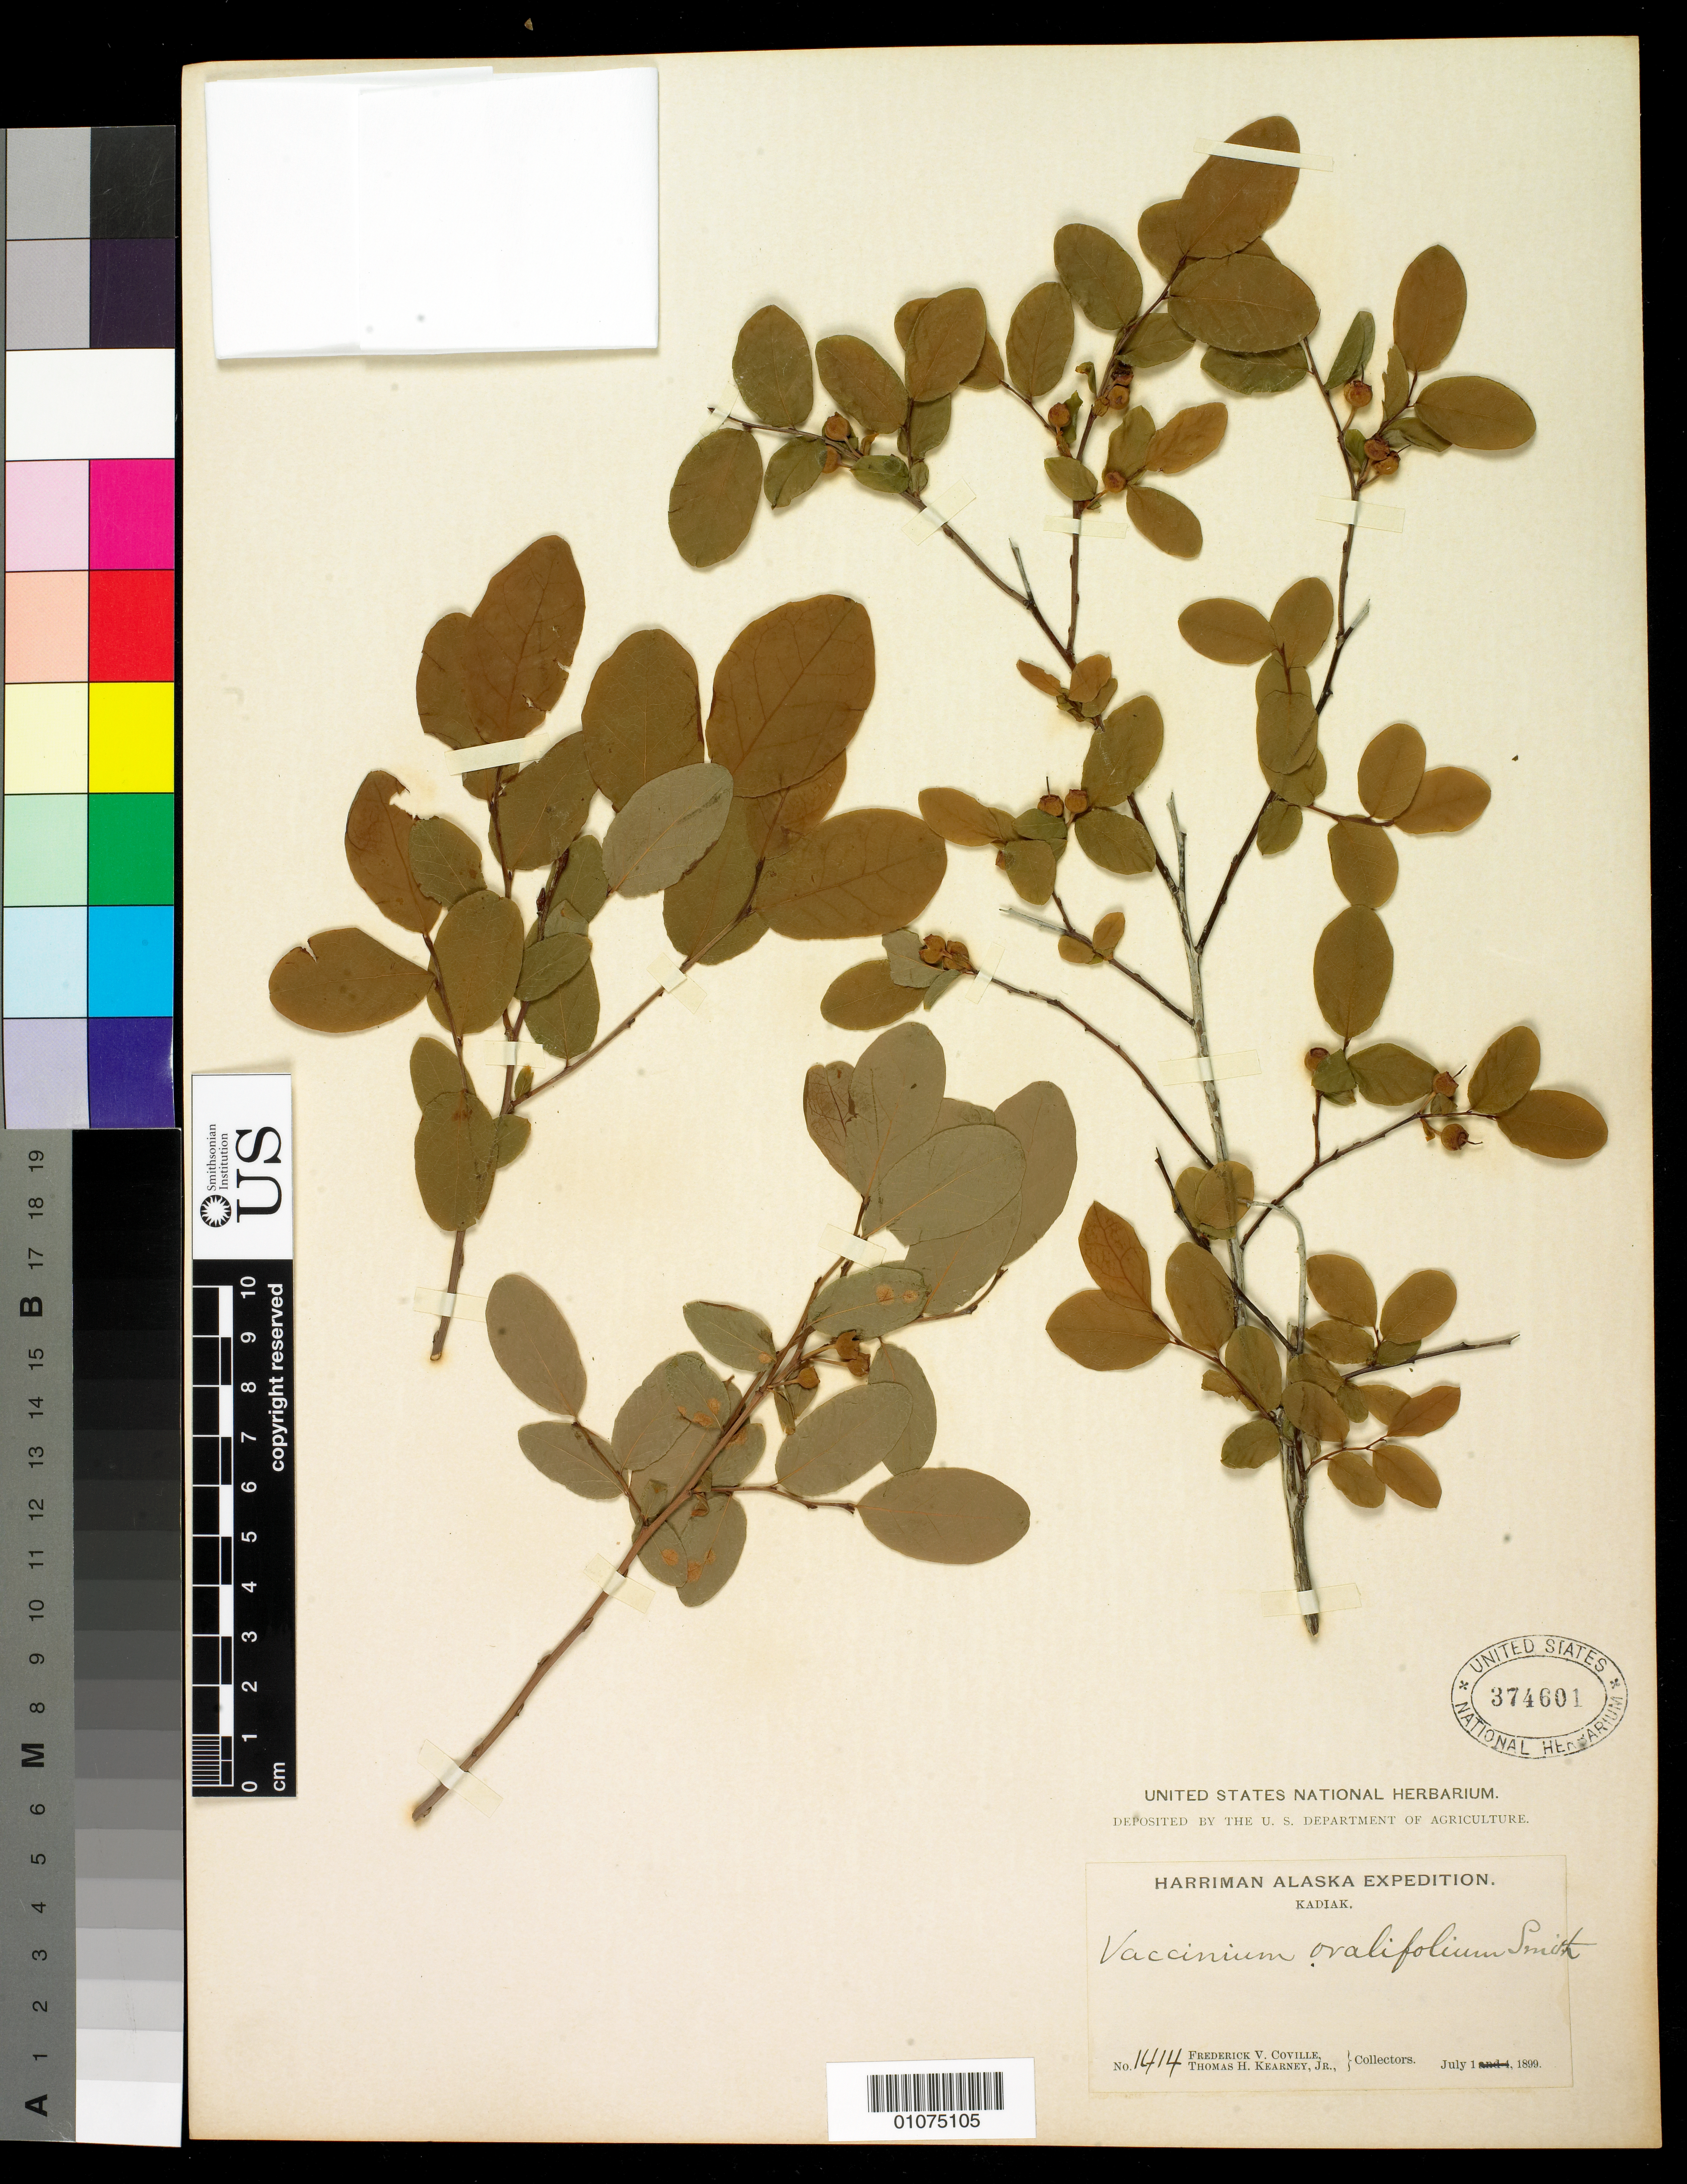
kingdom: Plantae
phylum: Tracheophyta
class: Magnoliopsida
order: Ericales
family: Ericaceae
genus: Vaccinium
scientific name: Vaccinium ovalifolium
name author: Sm.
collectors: F. V. Coville & T. H. Kearney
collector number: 1414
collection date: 1899-07-01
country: United States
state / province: Alaska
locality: Kodiak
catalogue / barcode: US 374601